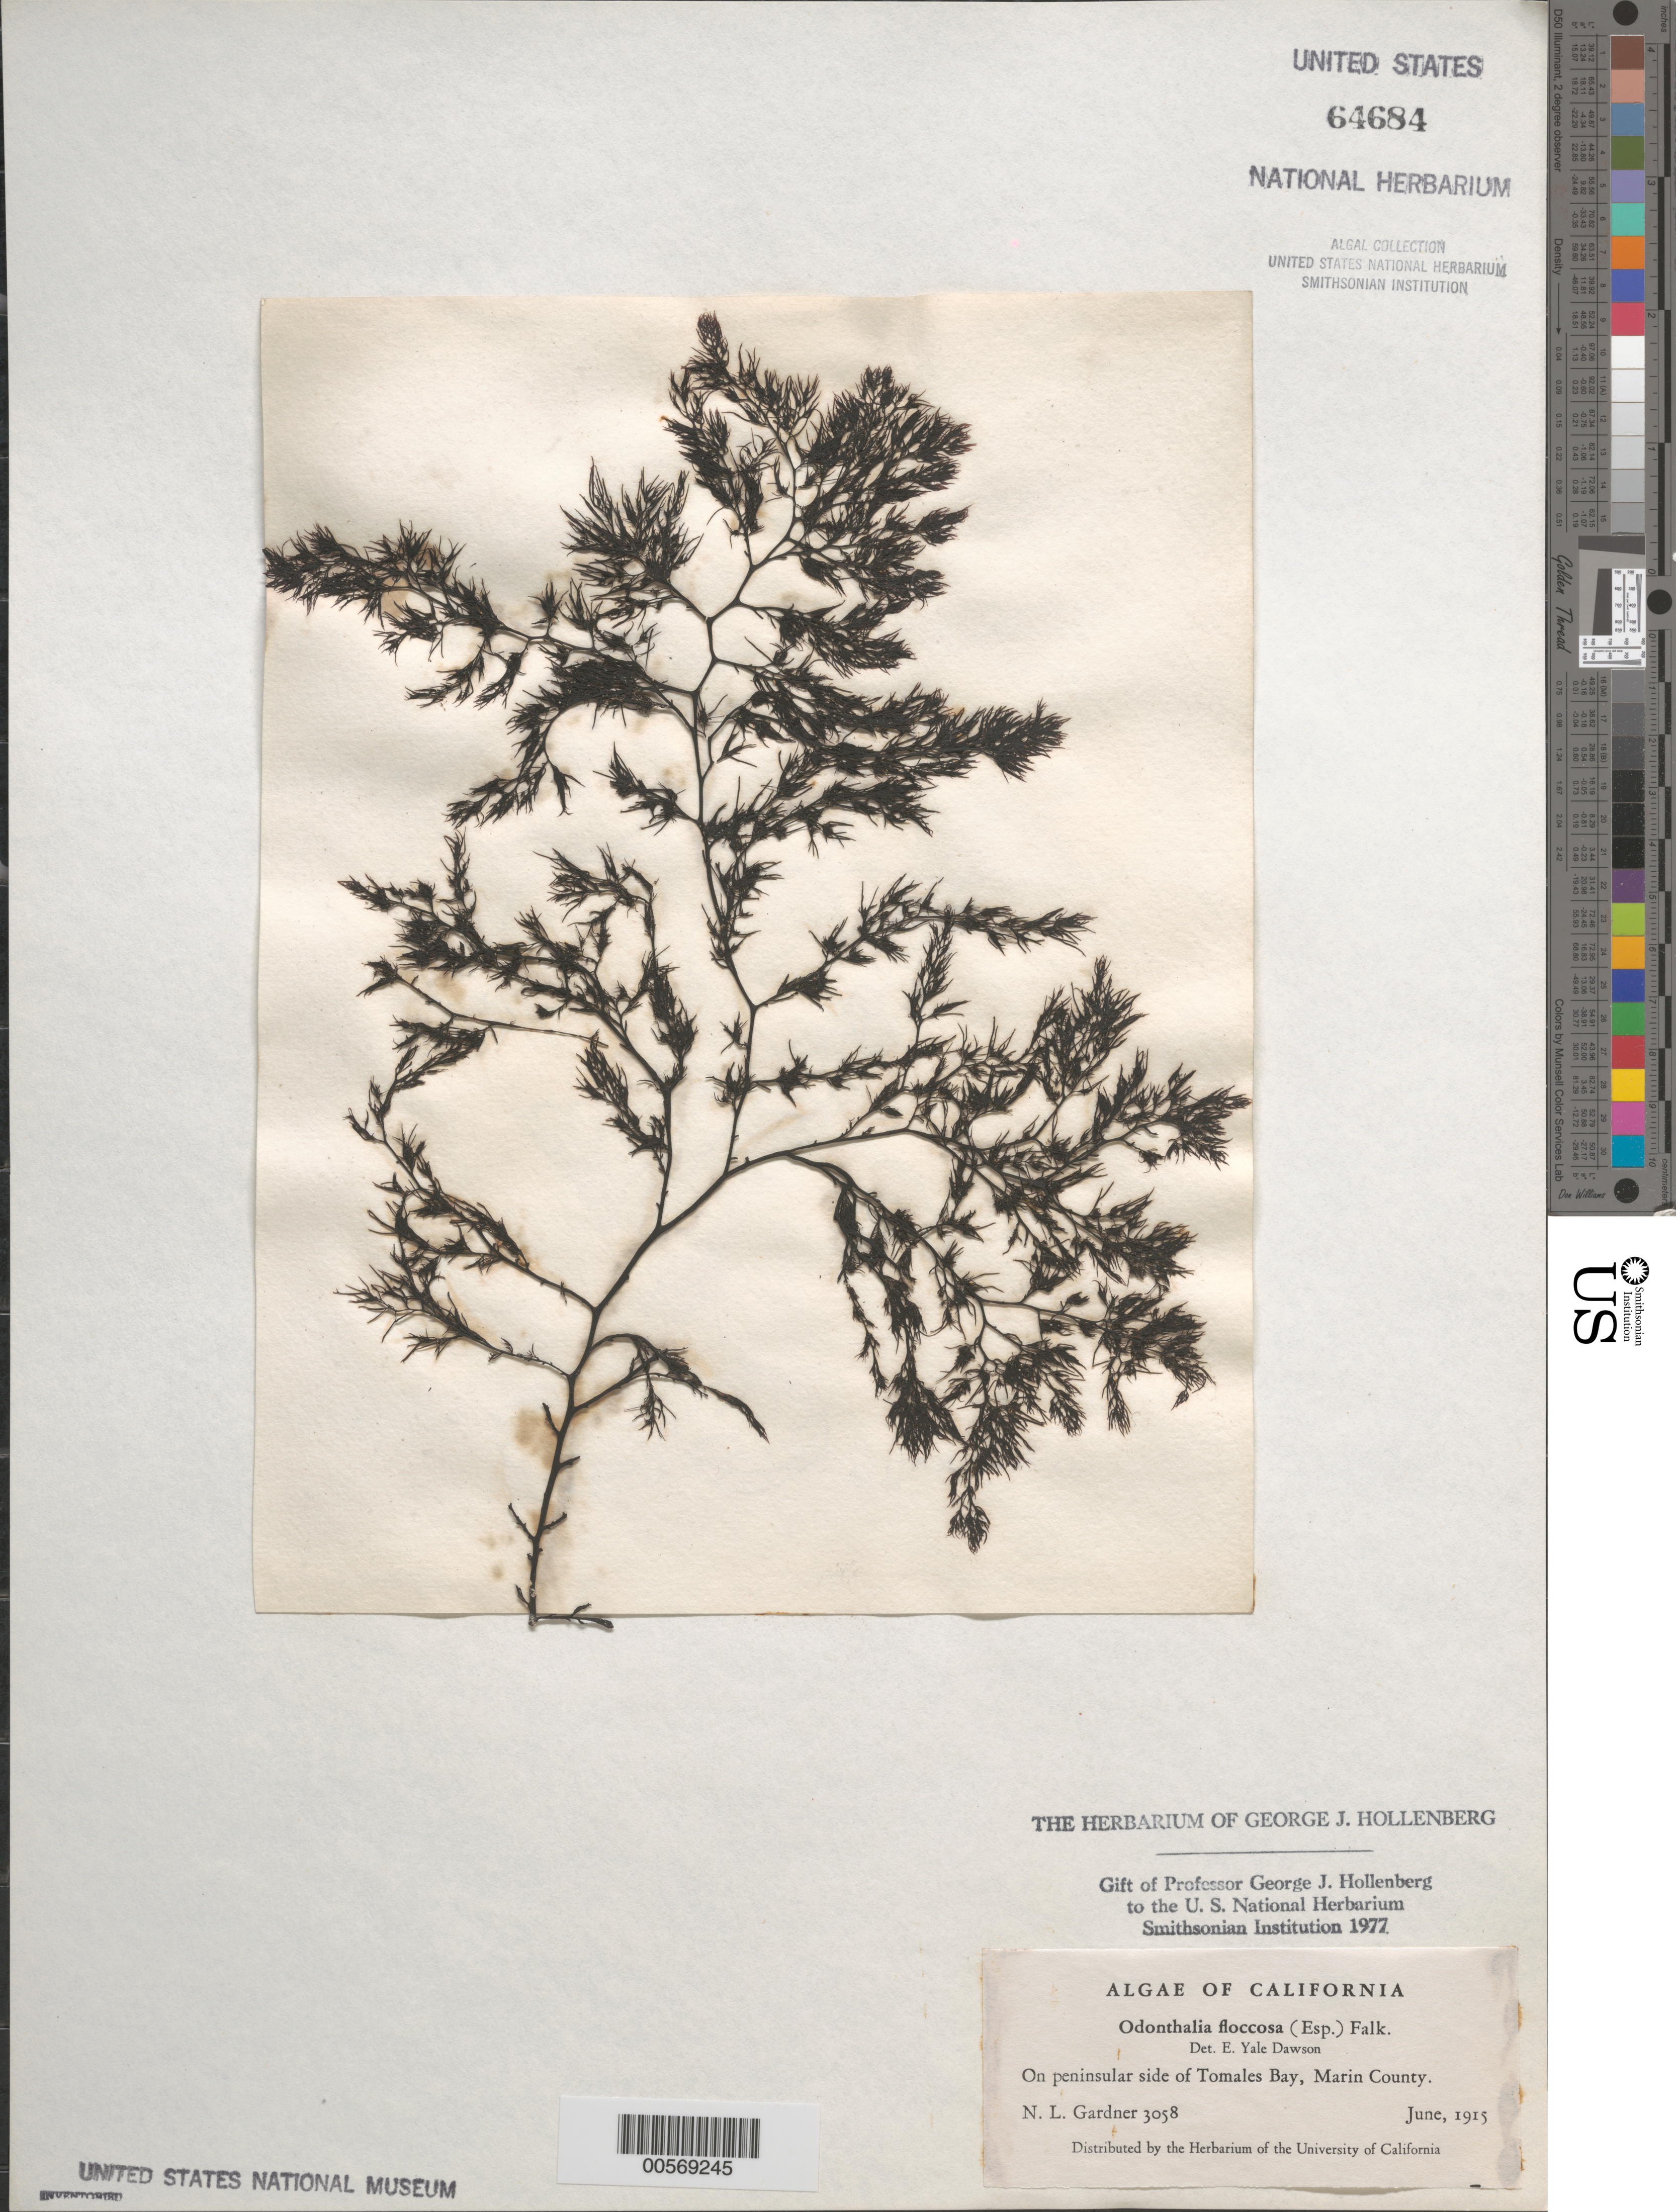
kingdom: Plantae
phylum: Rhodophyta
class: Florideophyceae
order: Ceramiales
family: Rhodomelaceae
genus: Odonthalia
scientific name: Odonthalia floccosa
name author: (Esper) Falkenb.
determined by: Dawson, E. Y.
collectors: N. Gardner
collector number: NLG 3058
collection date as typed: Jun 1915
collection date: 1915-06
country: United States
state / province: California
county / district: Marin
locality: Tomales Bay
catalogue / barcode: US 64684